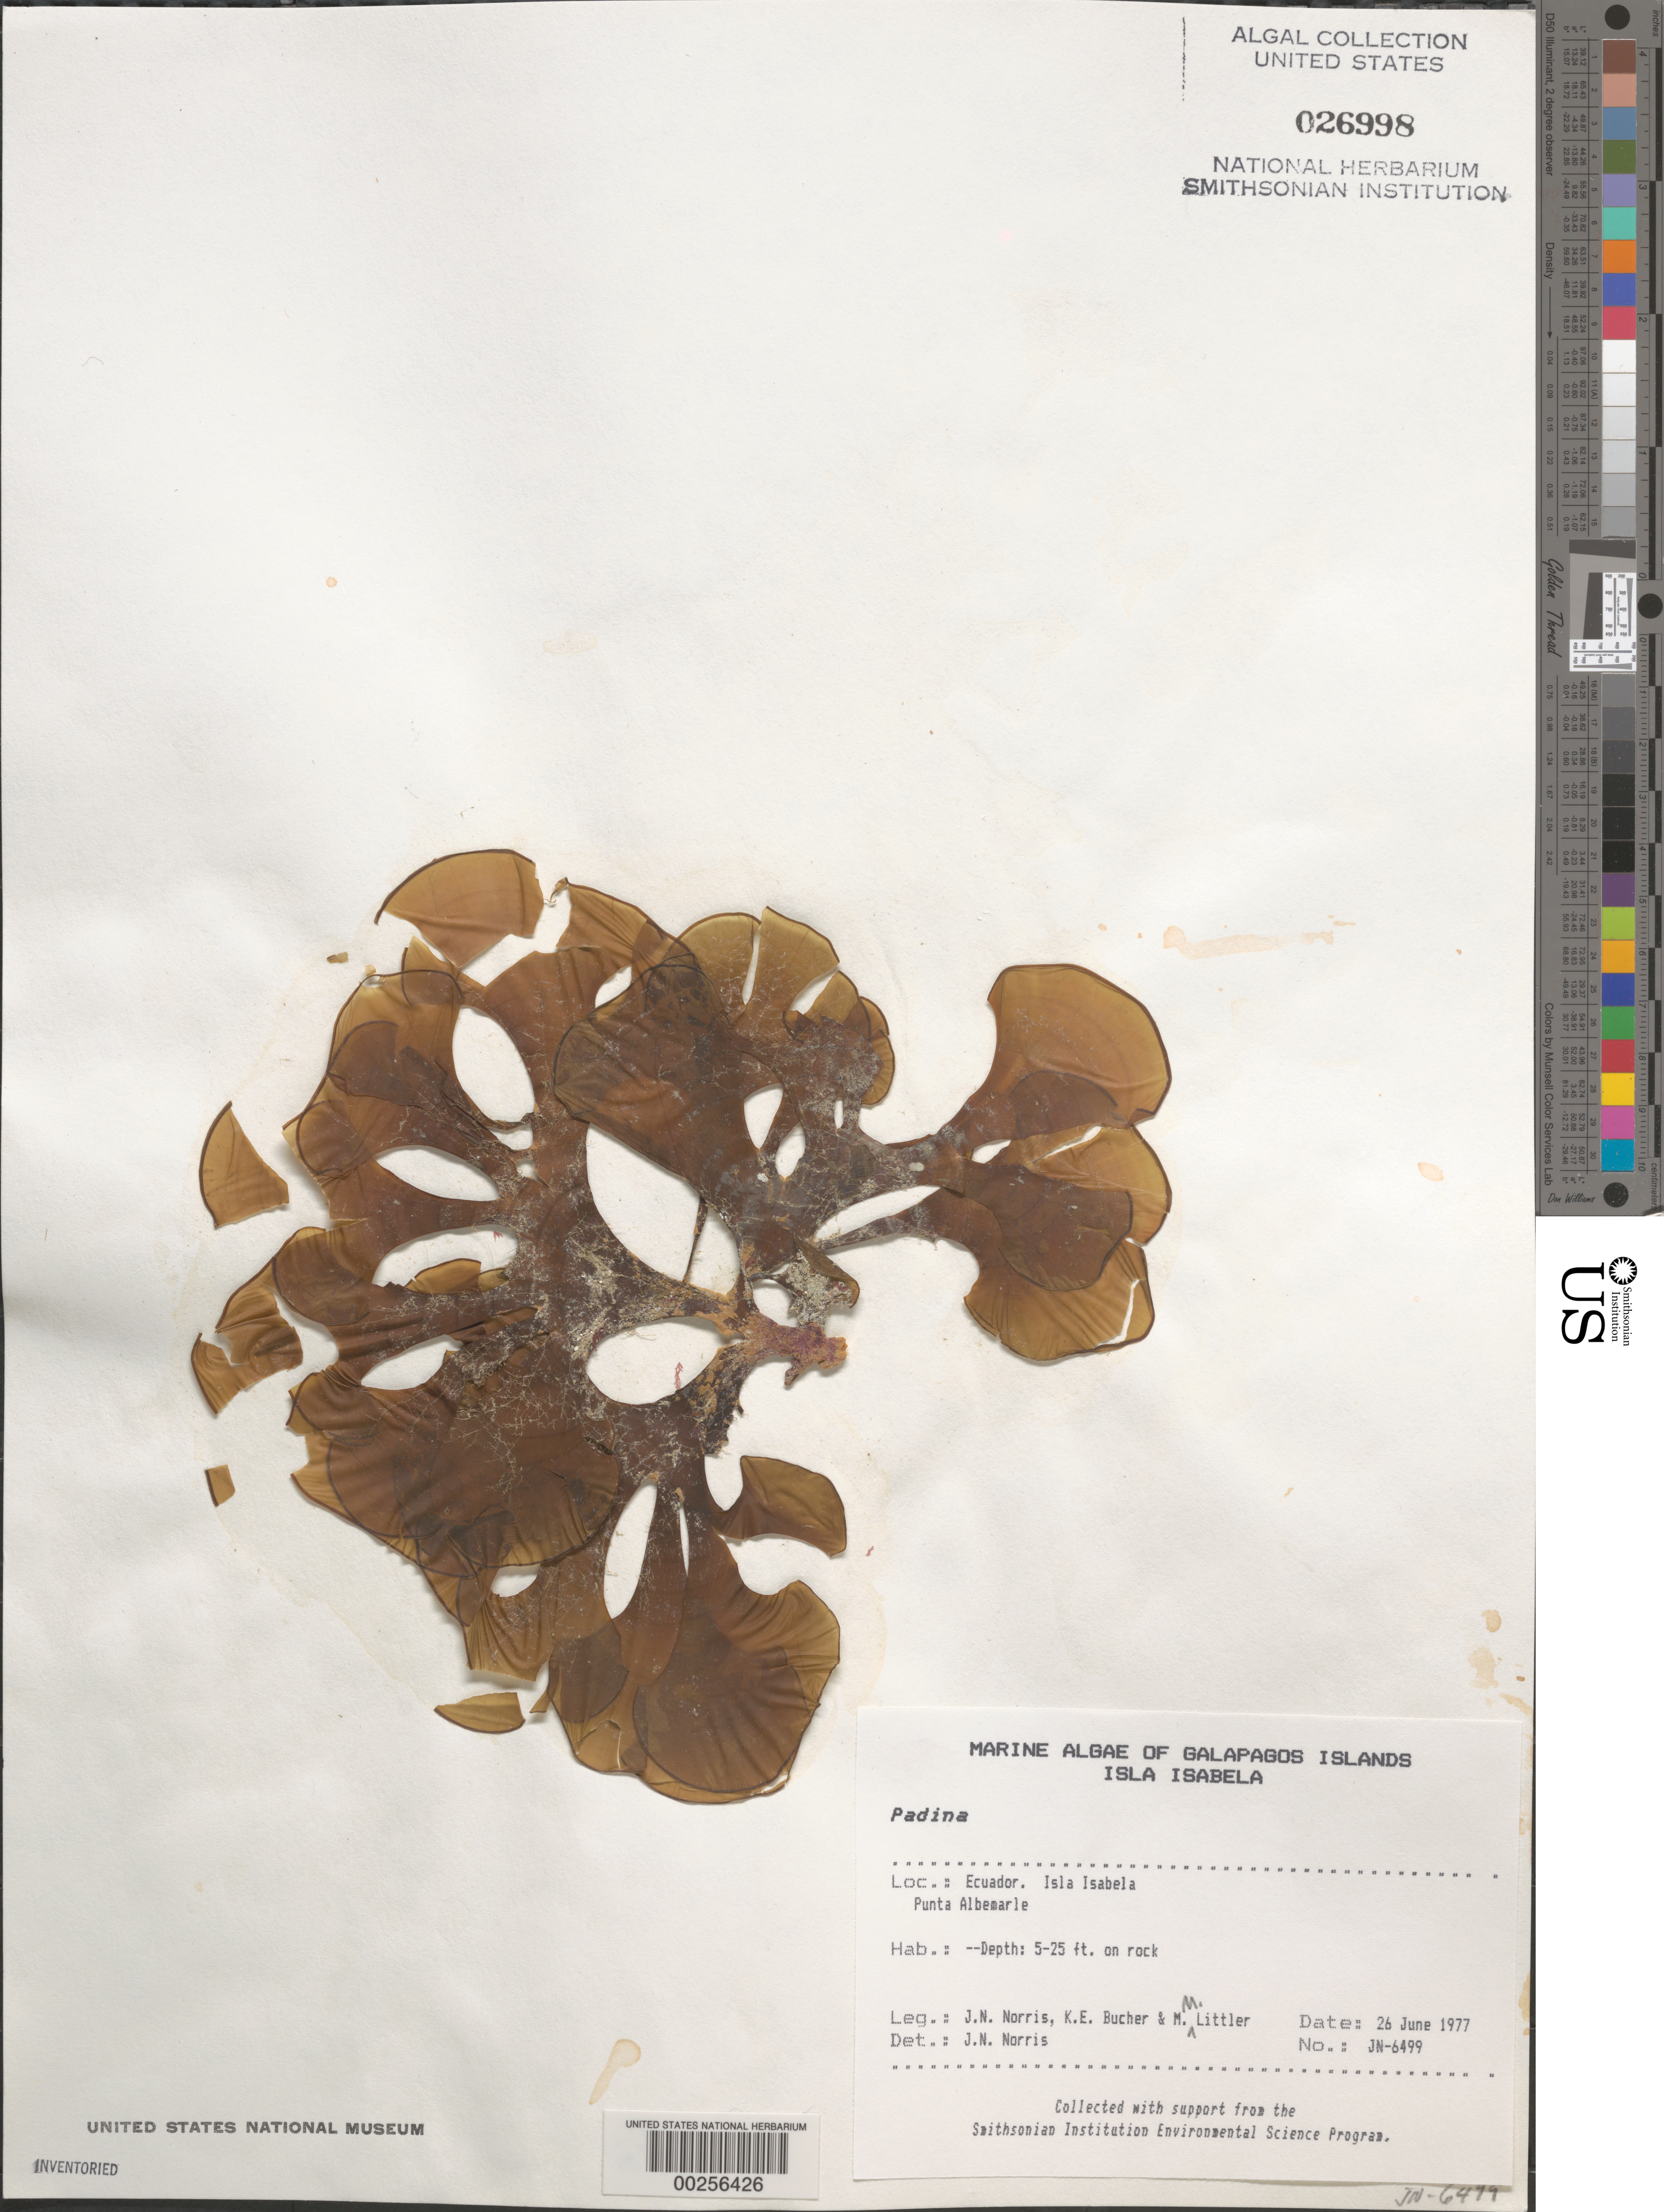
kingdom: Chromista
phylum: Ochrophyta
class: Phaeophyceae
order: Dictyotales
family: Dictyotaceae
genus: Padina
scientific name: Padina sp.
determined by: Norris, James N.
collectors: J. N. Norris, K. E. Bucher & M. M. Littler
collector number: JN-6499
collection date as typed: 26 Jun 1977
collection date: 1977-06-26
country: Ecuador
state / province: Colón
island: Isabela [Albemarle]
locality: Punta Albemarle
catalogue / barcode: US 26998